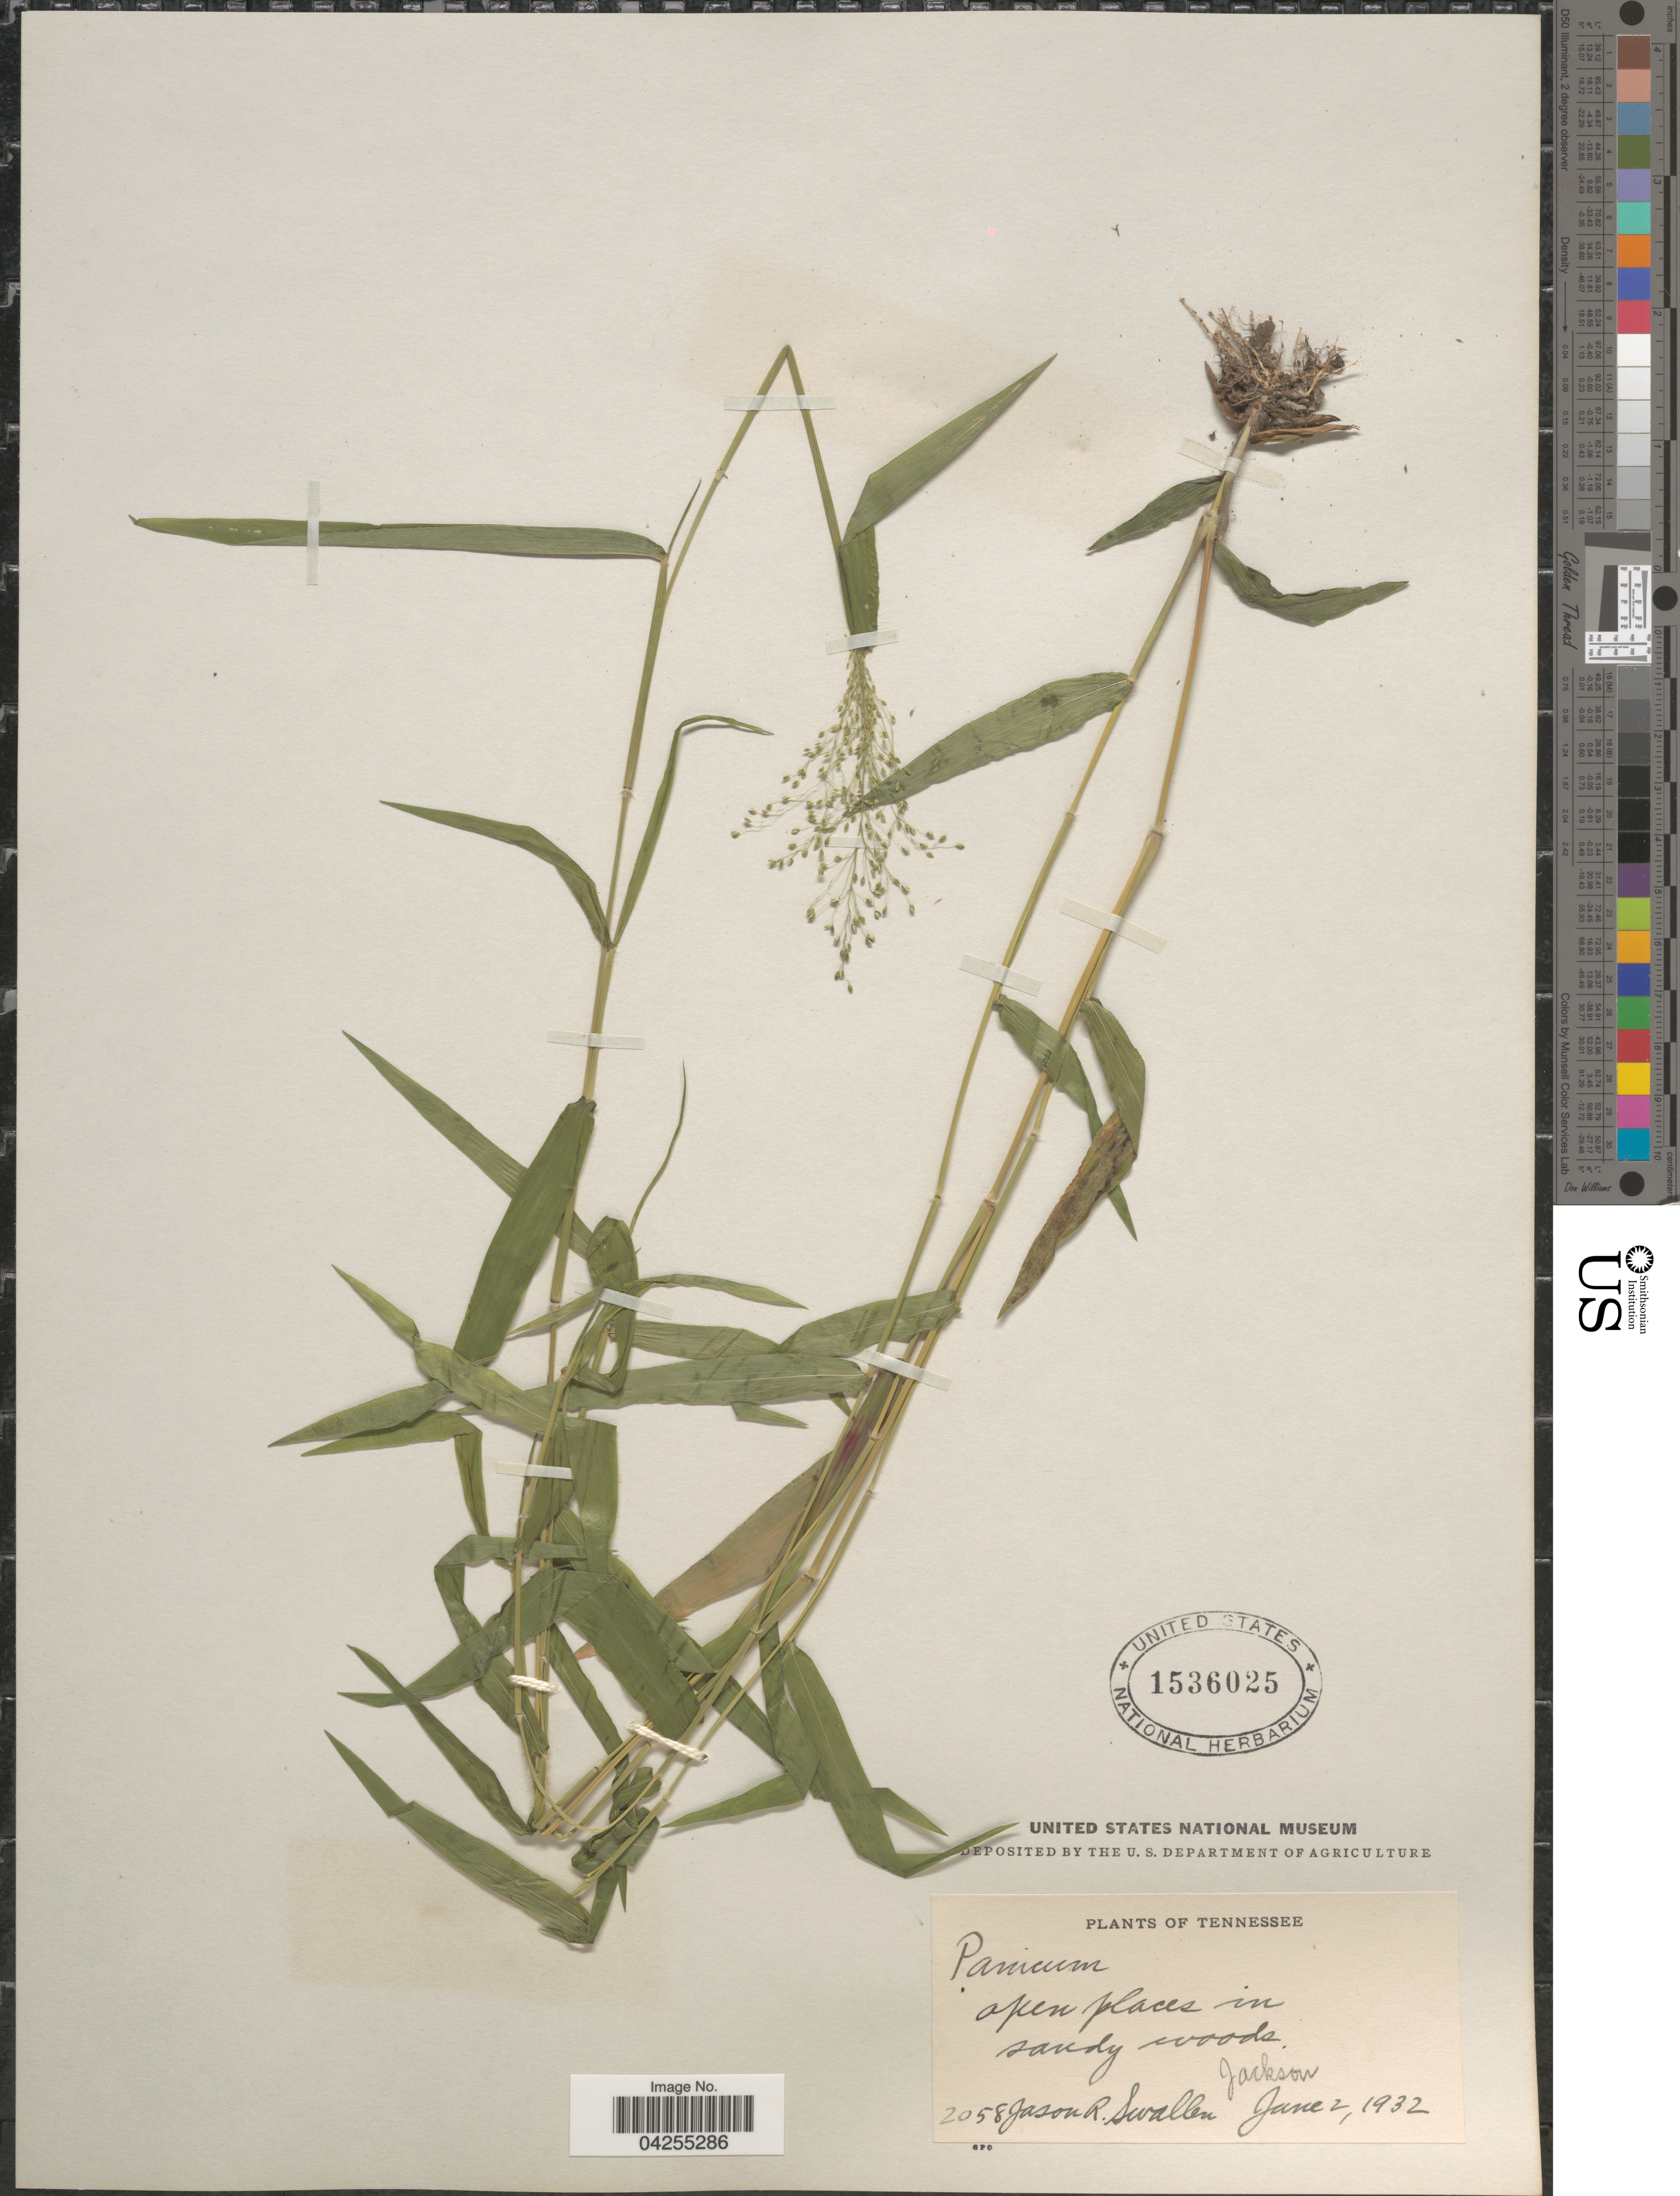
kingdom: Plantae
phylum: Tracheophyta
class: Liliopsida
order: Poales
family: Poaceae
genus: Dichanthelium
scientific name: Dichanthelium dichotomum var. dichotomum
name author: (L.) Gould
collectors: J. R. Swallen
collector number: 2058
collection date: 1932-06-02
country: United States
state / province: Tennessee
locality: Open places in sandy woods. Jackson.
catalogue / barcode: US 1536025